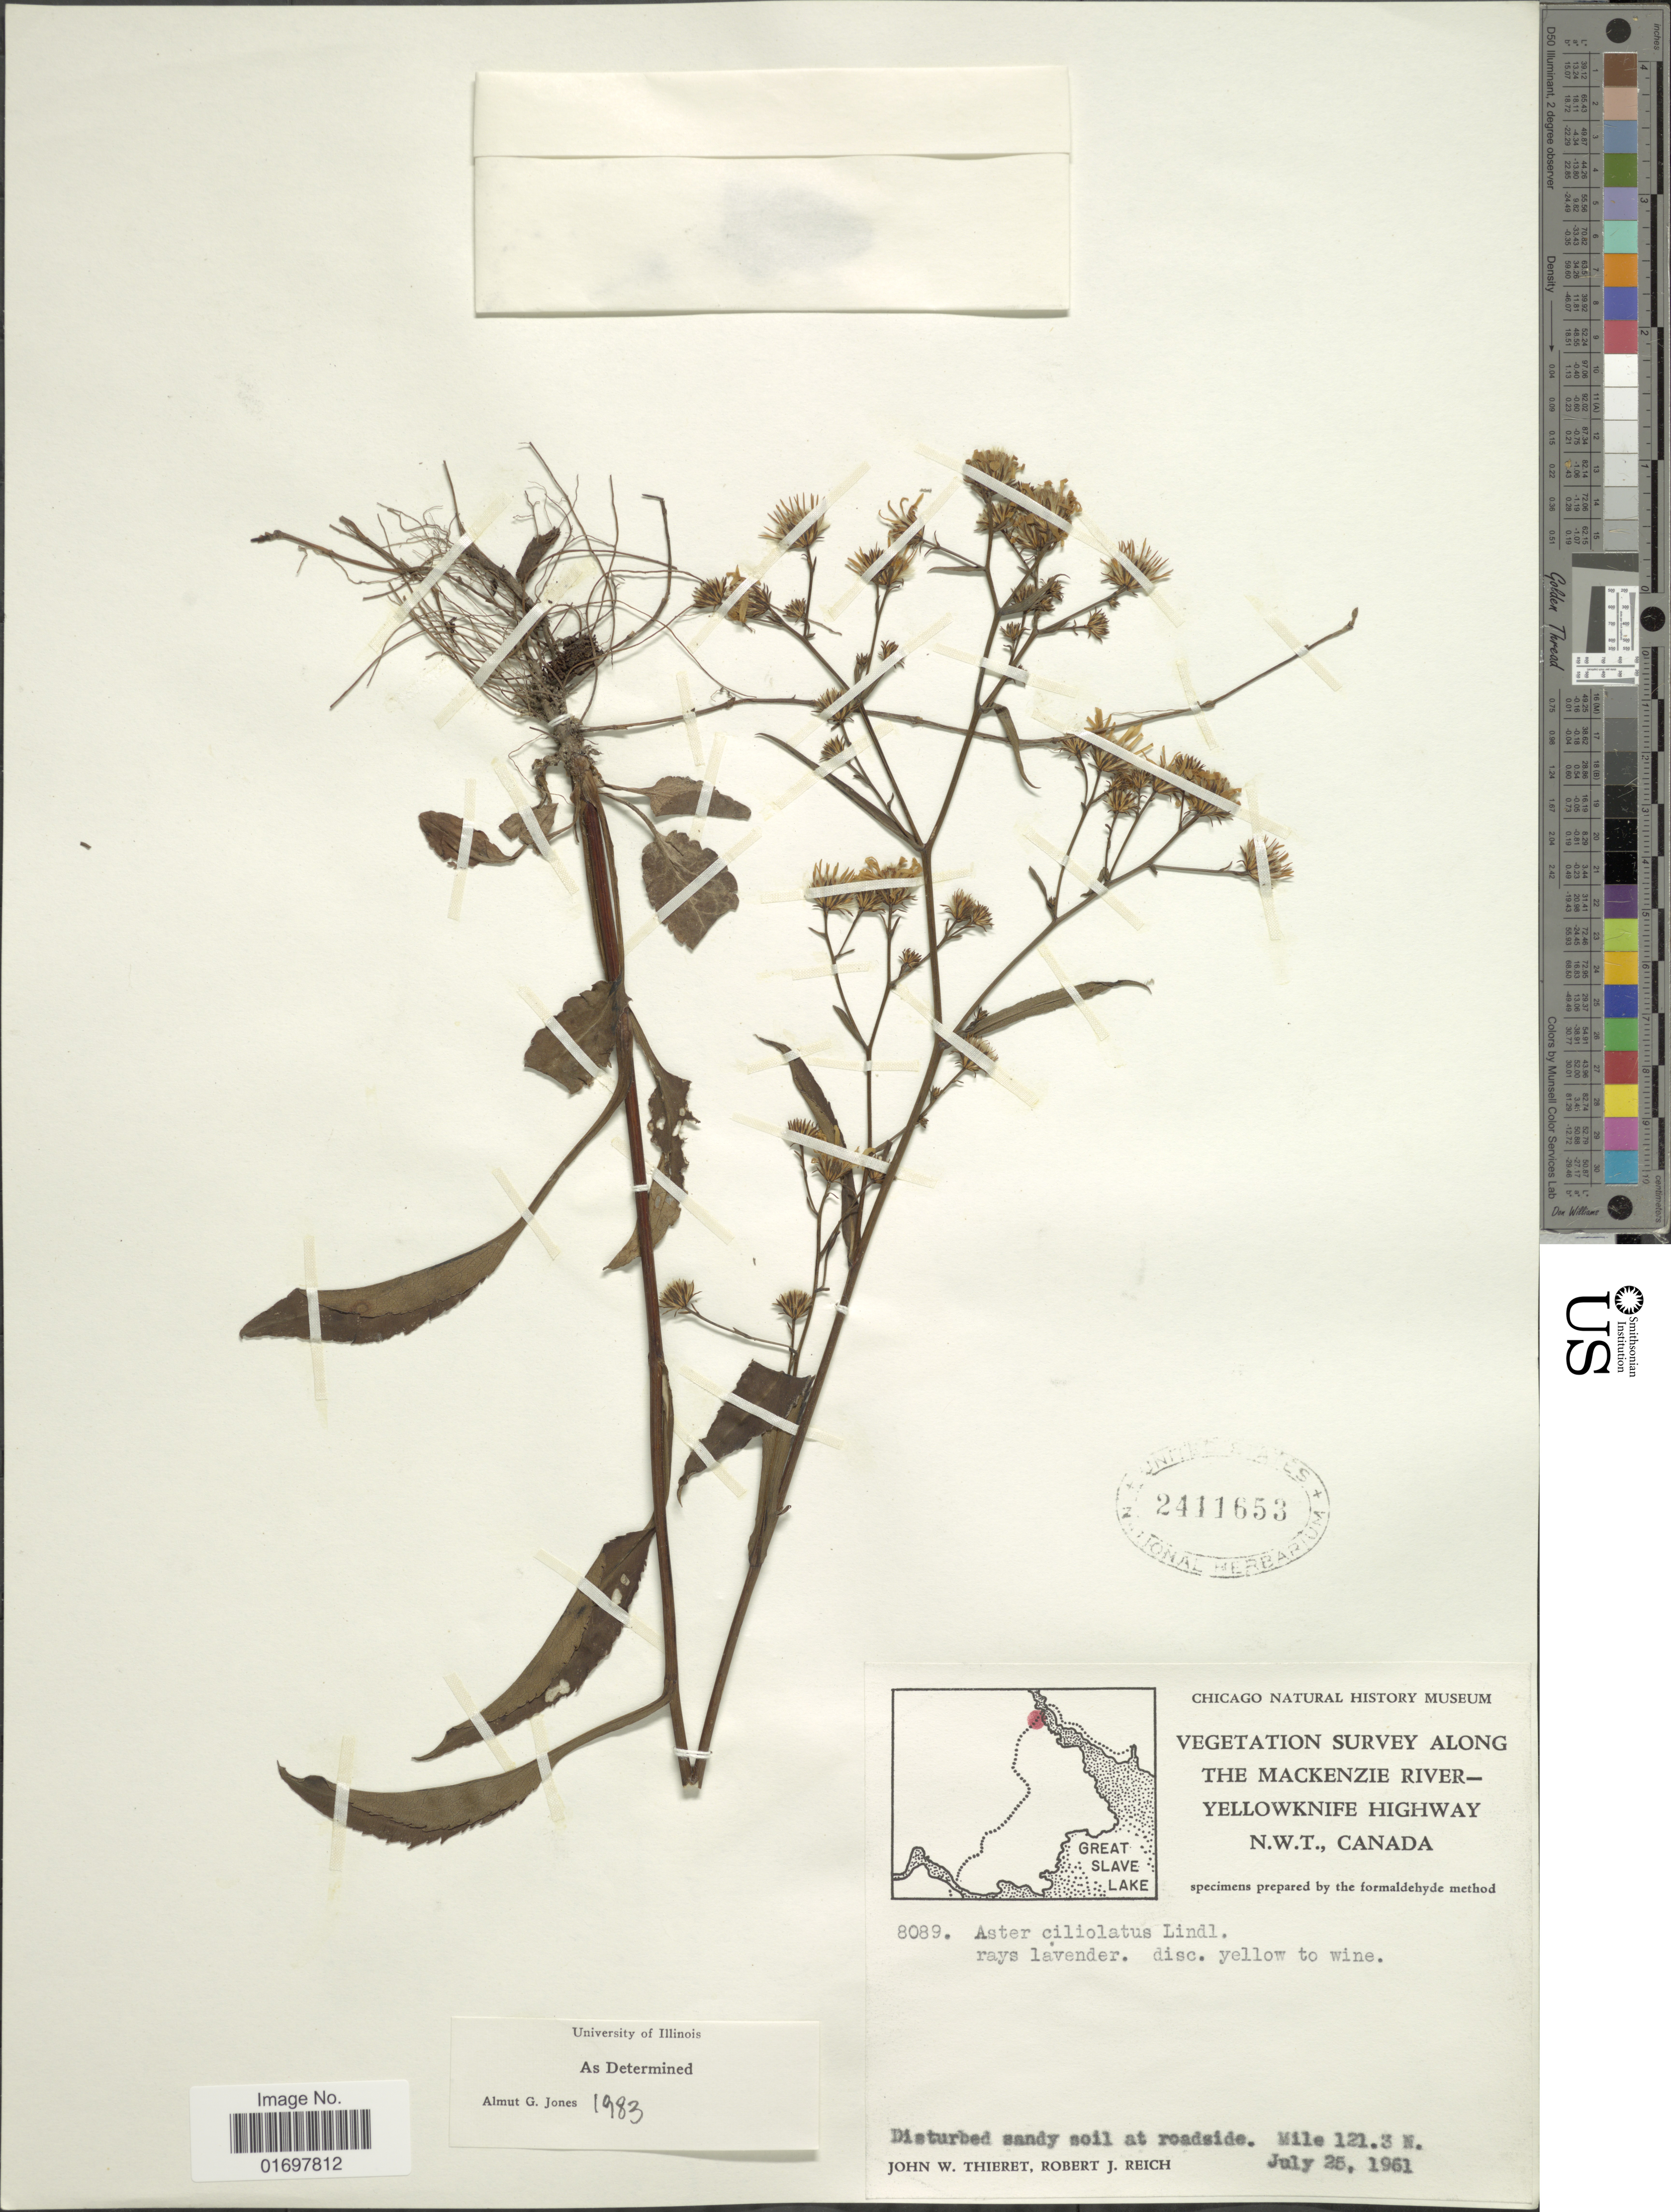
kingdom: Plantae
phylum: Tracheophyta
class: Magnoliopsida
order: Asterales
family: Asteraceae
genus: Symphyotrichum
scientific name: Symphyotrichum ciliolatum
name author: (Lindl.) Á. Löve & D. Löve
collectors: J. W. Thieret & R. Reich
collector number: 8089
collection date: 1961-07-25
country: Canada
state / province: Northwest Territories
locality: Mackenzie River Yellowknife highway N.W.T. Canada. Mile 121. 3. W.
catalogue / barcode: US 2411653